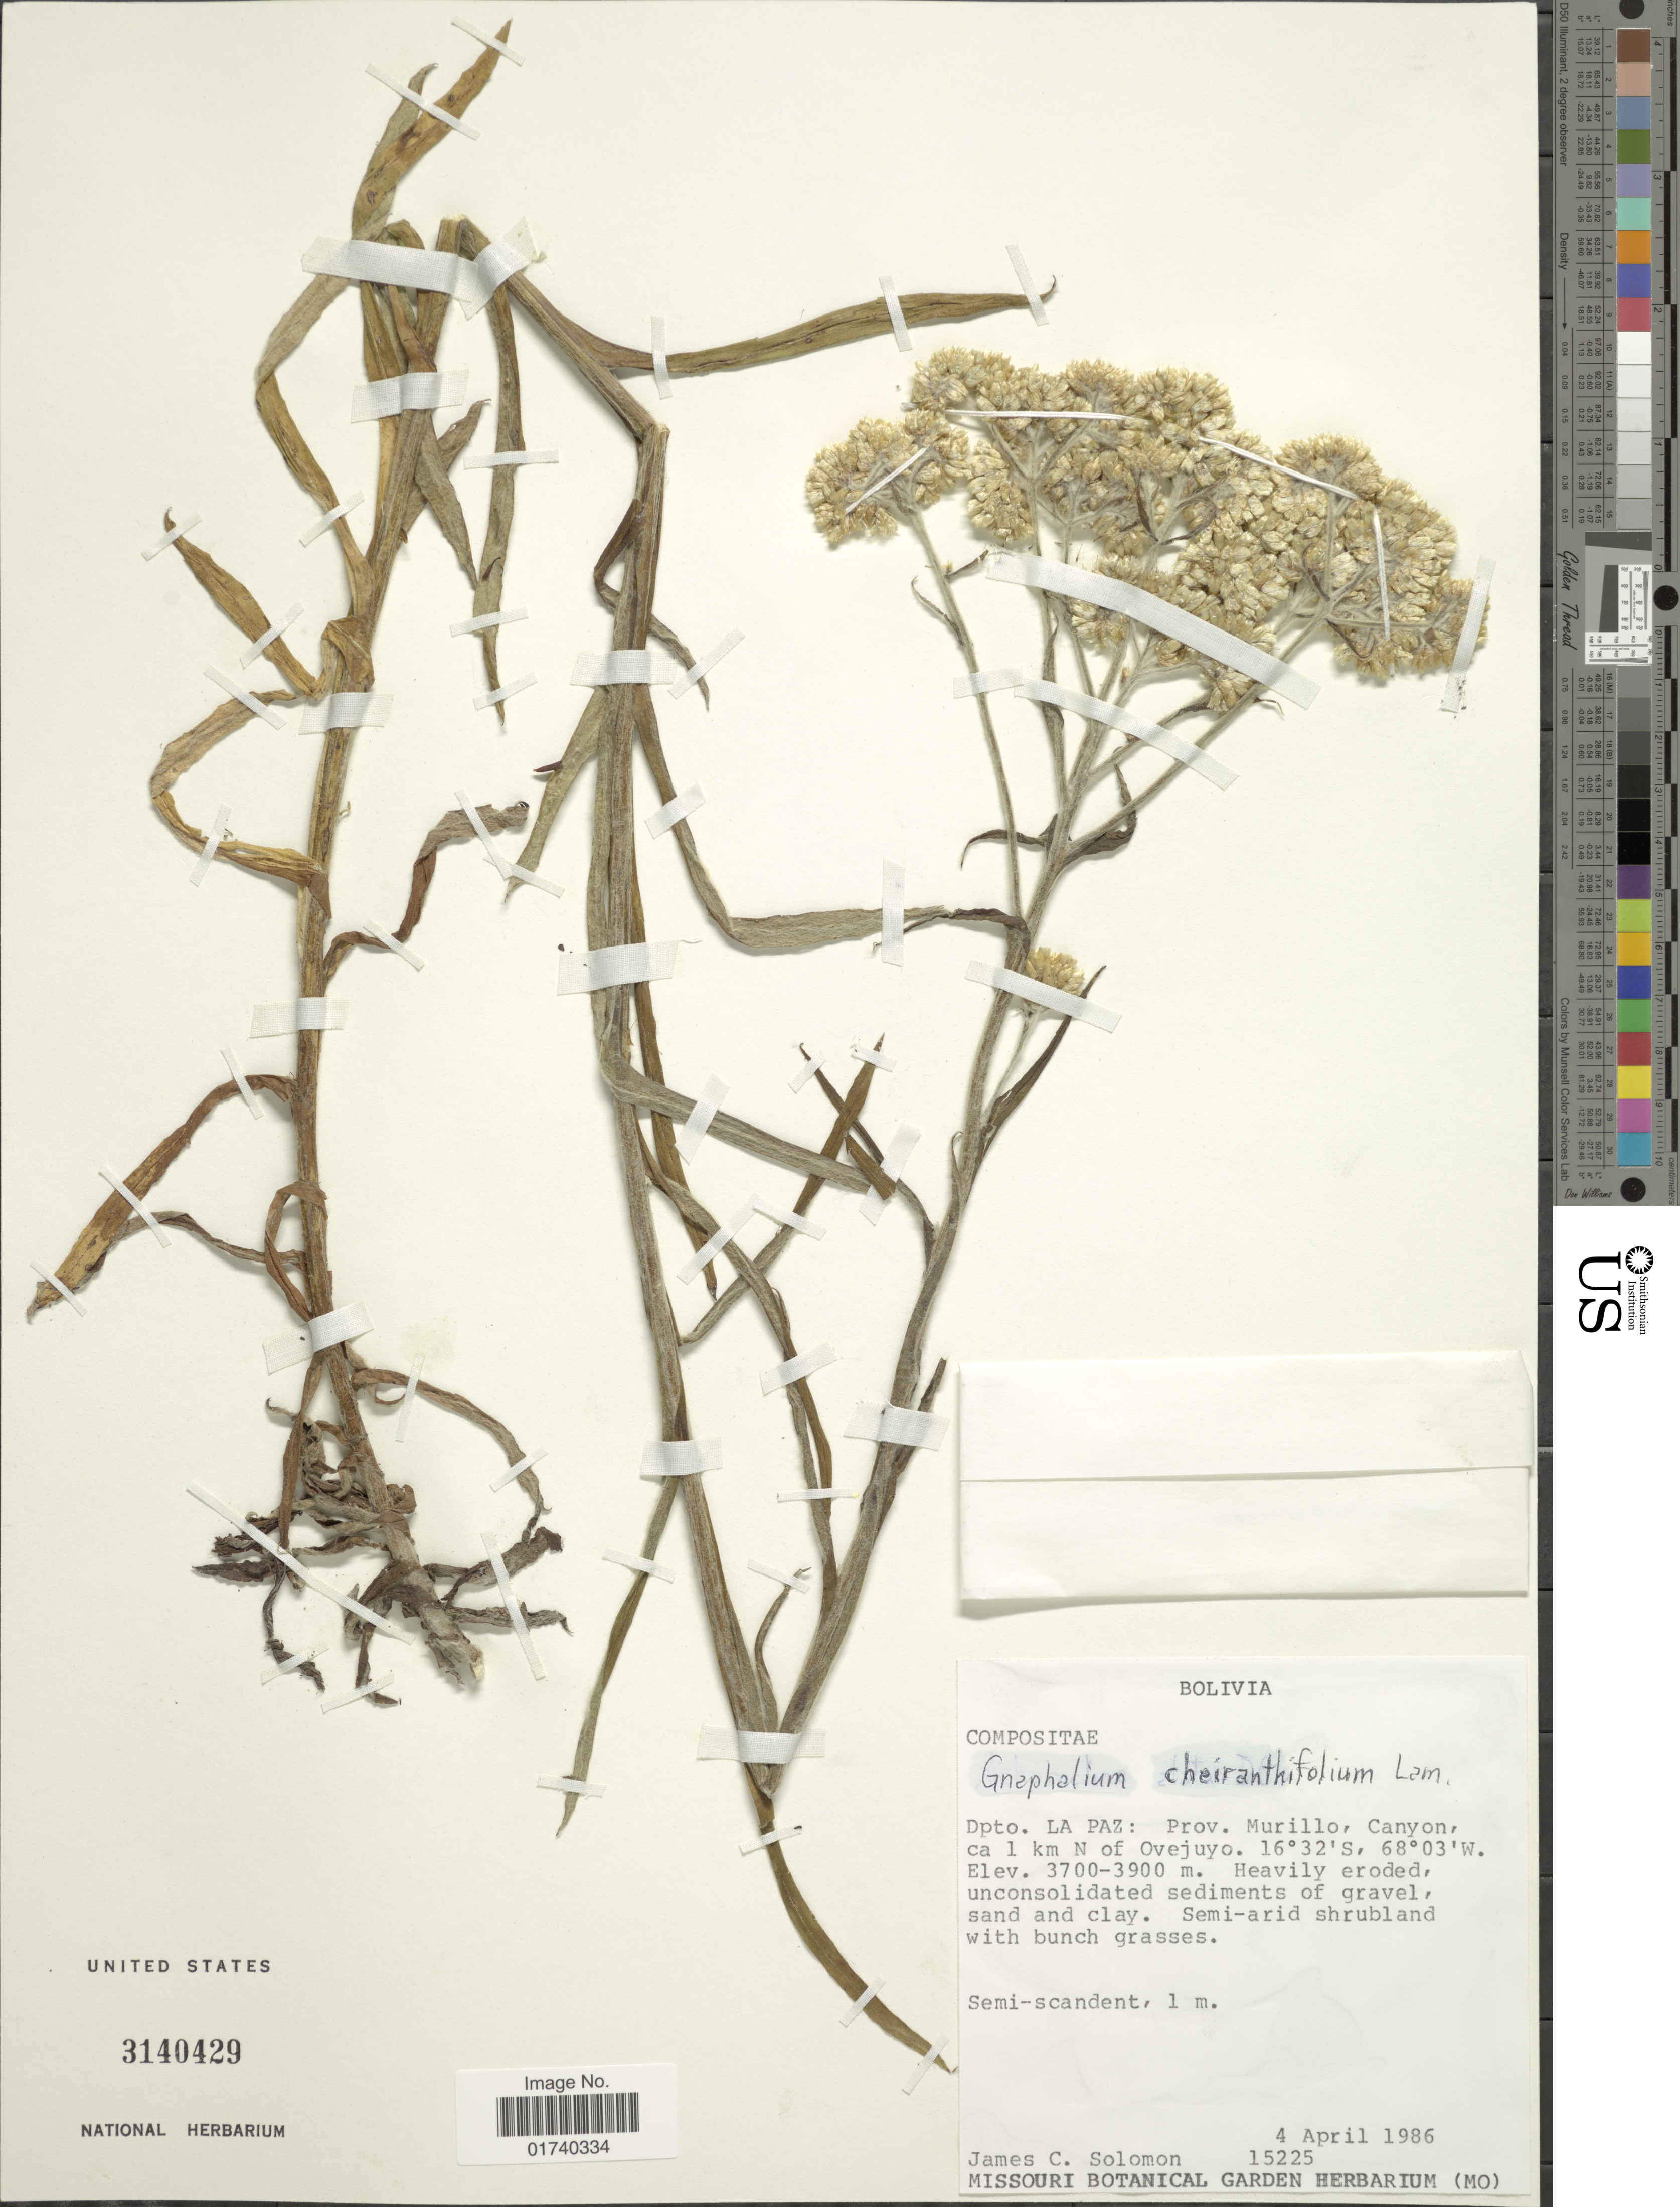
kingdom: Plantae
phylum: Tracheophyta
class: Magnoliopsida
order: Asterales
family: Asteraceae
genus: Pseudognaphalium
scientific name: Pseudognaphalium cheiranthifolium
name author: (Lam.) Hilliard & B.L. Burtt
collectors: J. C. Solomon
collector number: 15225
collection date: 1986-04-04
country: Bolivia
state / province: La Paz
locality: Dpto. La Paz, Prov. Murillo, Canyon, ca 1 km N of Ovejuyo,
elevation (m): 3700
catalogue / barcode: US 3140429